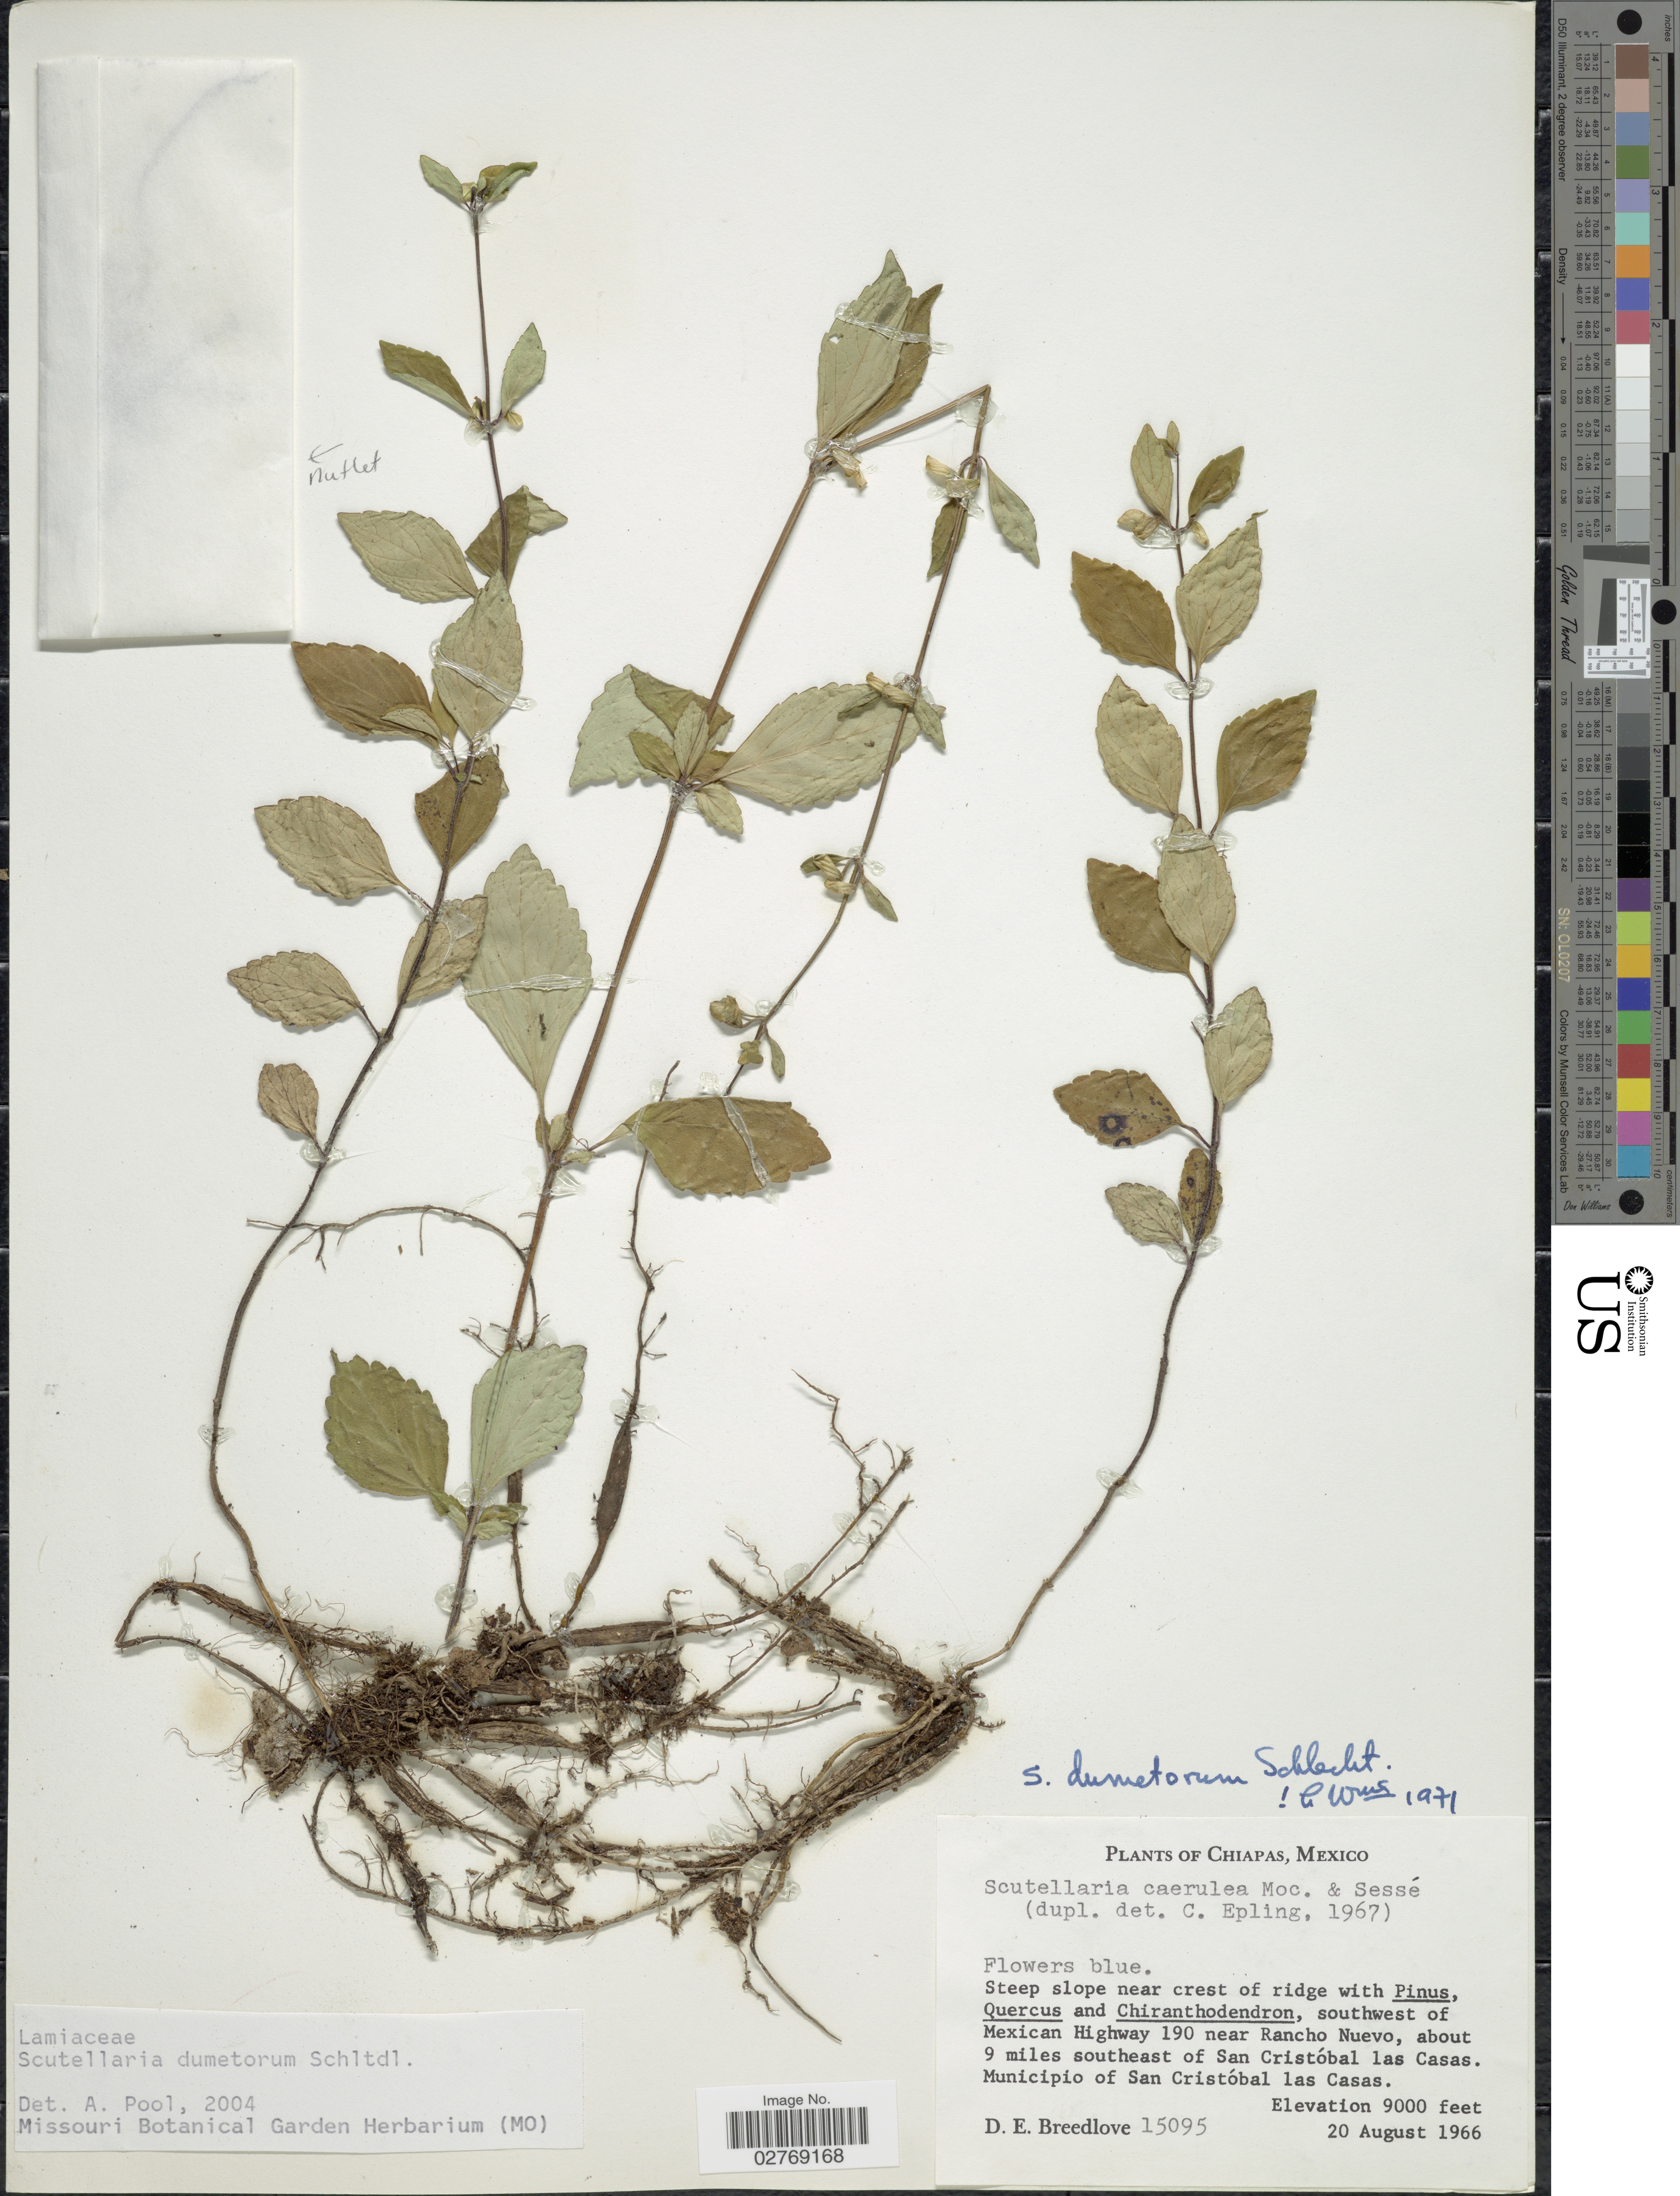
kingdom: Plantae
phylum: Tracheophyta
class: Magnoliopsida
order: Lamiales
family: Lamiaceae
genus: Scutellaria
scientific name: Scutellaria dumetorum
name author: Schltdl.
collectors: D. E. Breedlove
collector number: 15095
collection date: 1966-08-20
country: Mexico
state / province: Chiapas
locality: Southwest of Mexican Highway 190 near Rancho Nuevo, about 9 miles southeast of San Cristóbal las Casas. Municipio of San Cristóbal las Casas.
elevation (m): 2743